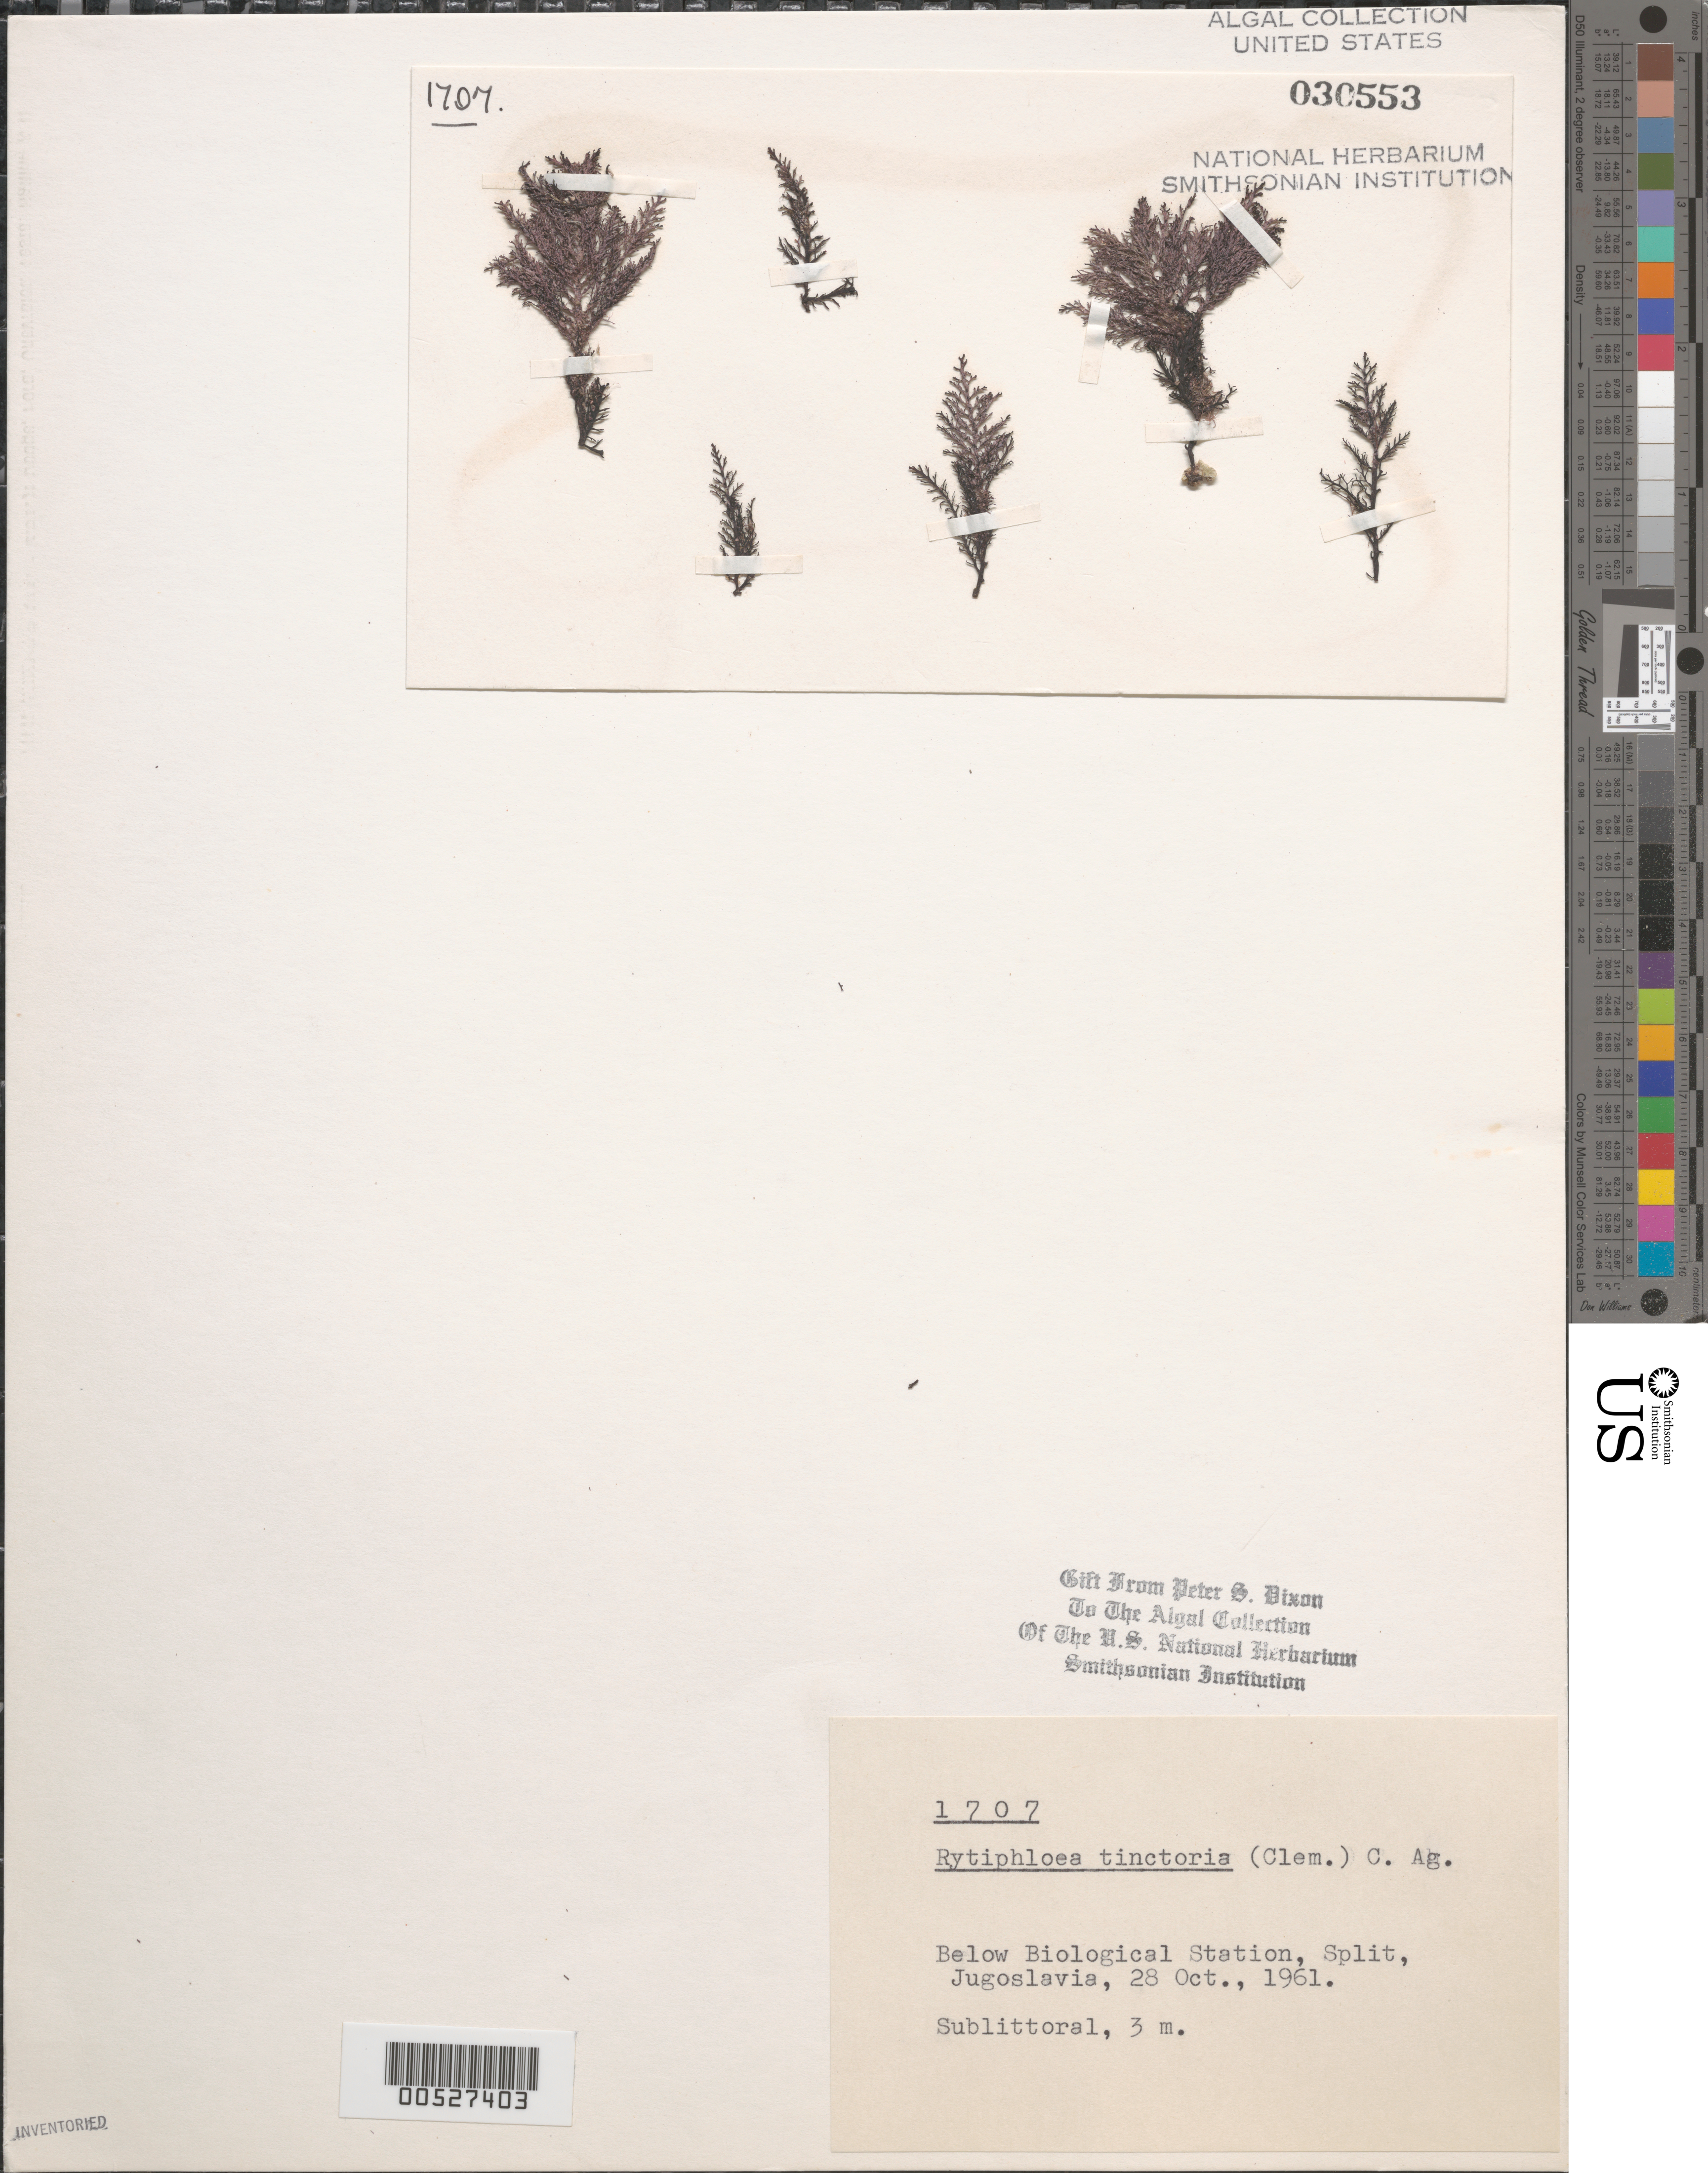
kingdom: Plantae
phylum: Rhodophyta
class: Florideophyceae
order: Ceramiales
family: Rhodomelaceae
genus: Rytiphloea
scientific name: Rytiphloea tinctoria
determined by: Dixon, P. S.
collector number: PSD 1707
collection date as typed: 28 Oct 1961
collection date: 1961-10-28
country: Croatia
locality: Split, below biological station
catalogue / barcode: US 30553